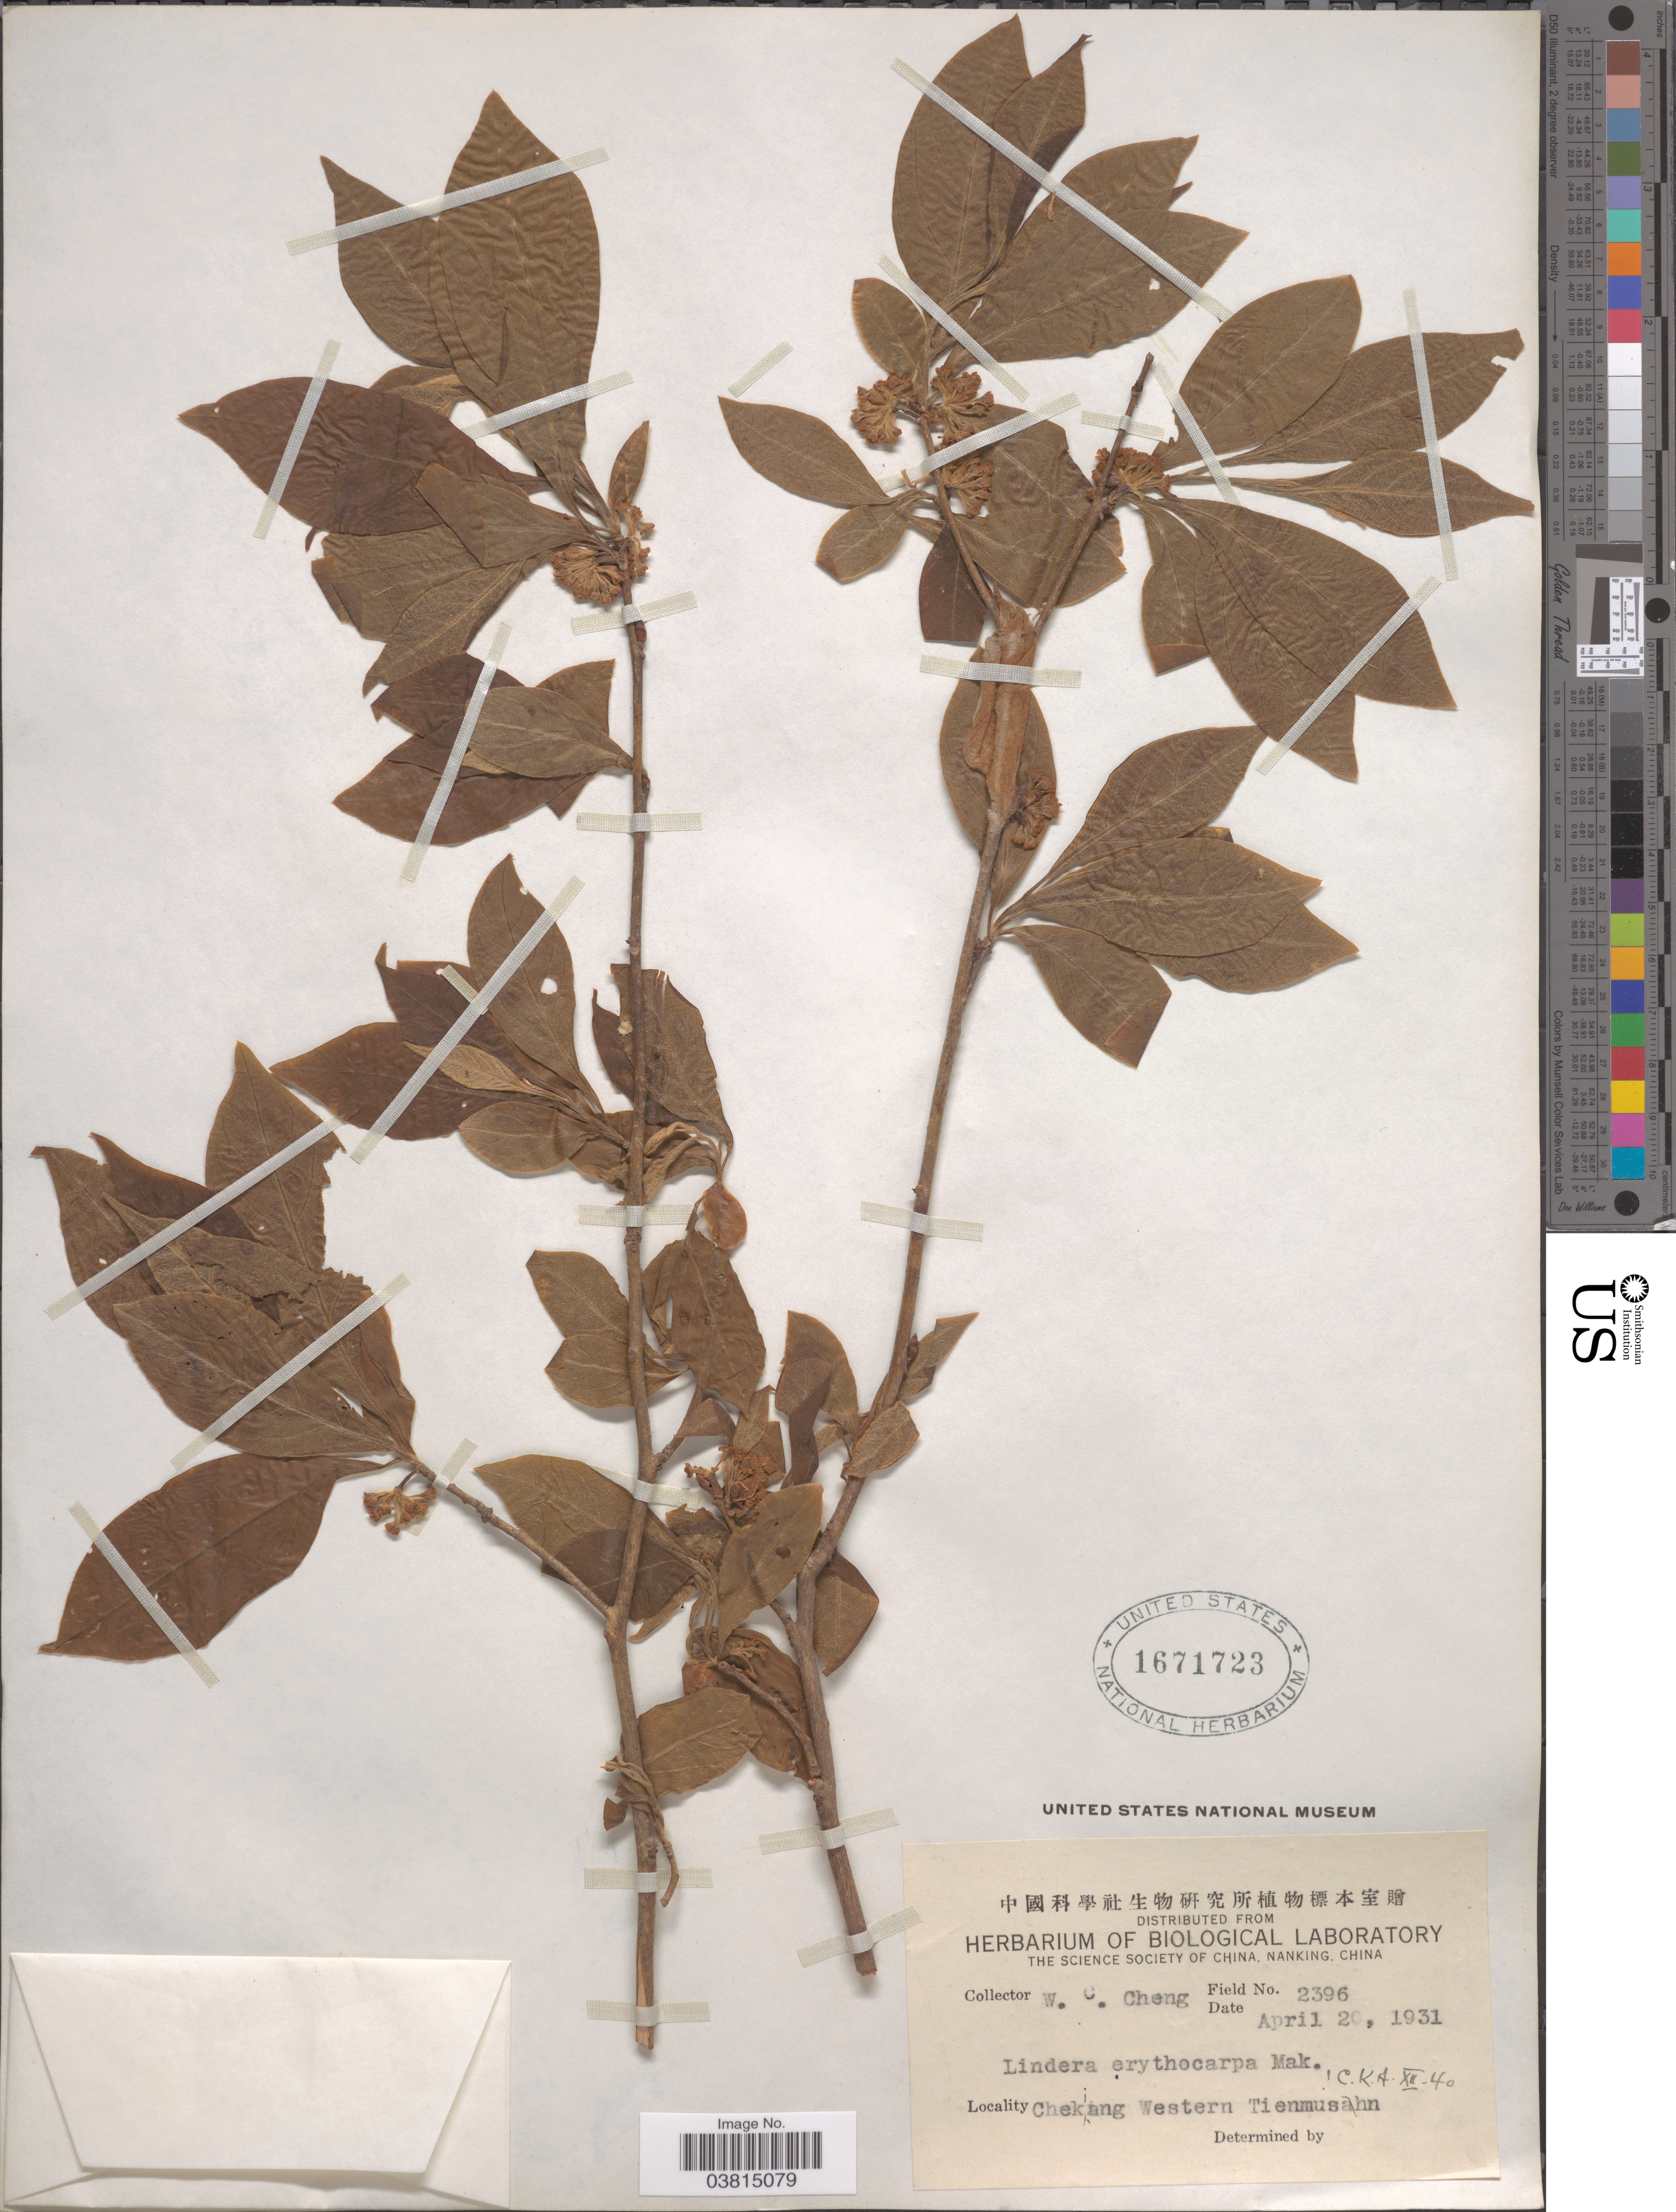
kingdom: Plantae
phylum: Tracheophyta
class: Magnoliopsida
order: Laurales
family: Lauraceae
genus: Lindera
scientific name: Lindera erythrocarpa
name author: Makino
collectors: W. C. Cheng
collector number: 2396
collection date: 1931-04-20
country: China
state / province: Zhejiang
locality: Chekiang Western Tienmusahn,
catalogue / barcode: US 1671723